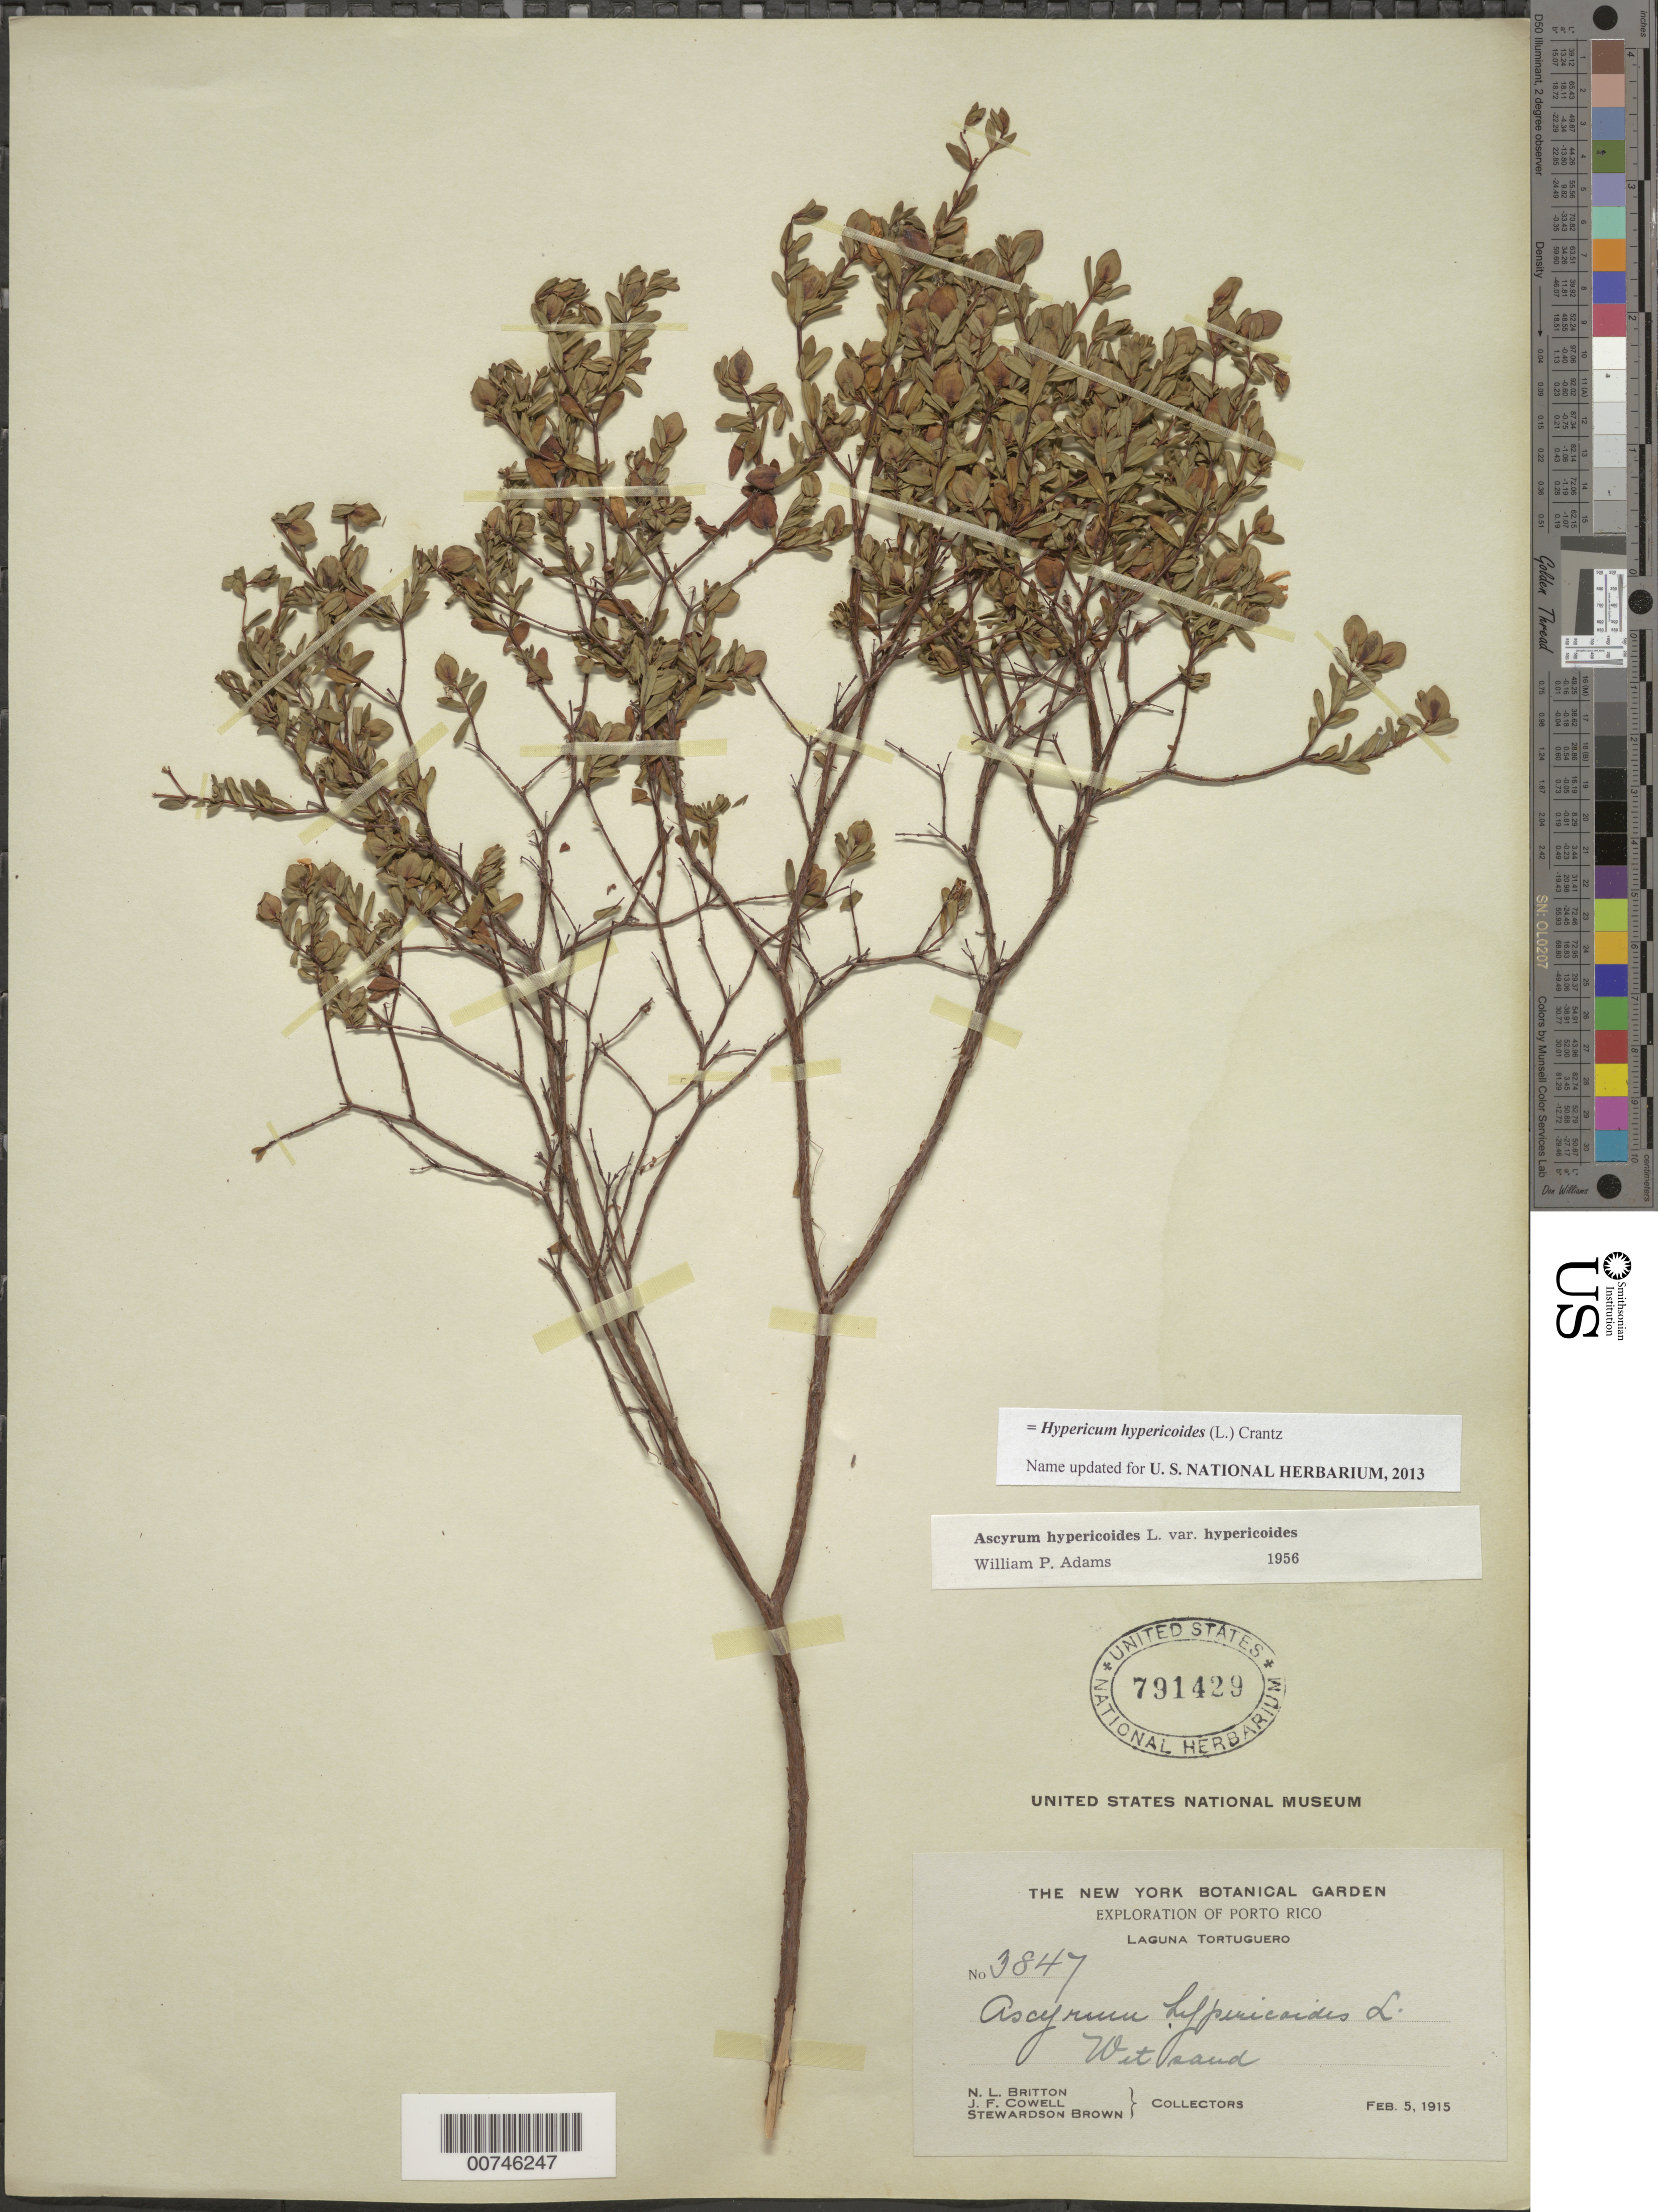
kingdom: Plantae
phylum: Tracheophyta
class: Magnoliopsida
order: Malpighiales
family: Hypericaceae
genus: Hypericum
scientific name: Hypericum hypericoides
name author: (L.) Crantz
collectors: N. Britton, J. F. Cowell & S. Brown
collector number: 3847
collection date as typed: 05 Feb 1915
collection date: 1915-02-05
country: Puerto Rico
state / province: Manatí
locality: Laguna Tortuguero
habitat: Wet sand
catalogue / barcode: US 791429